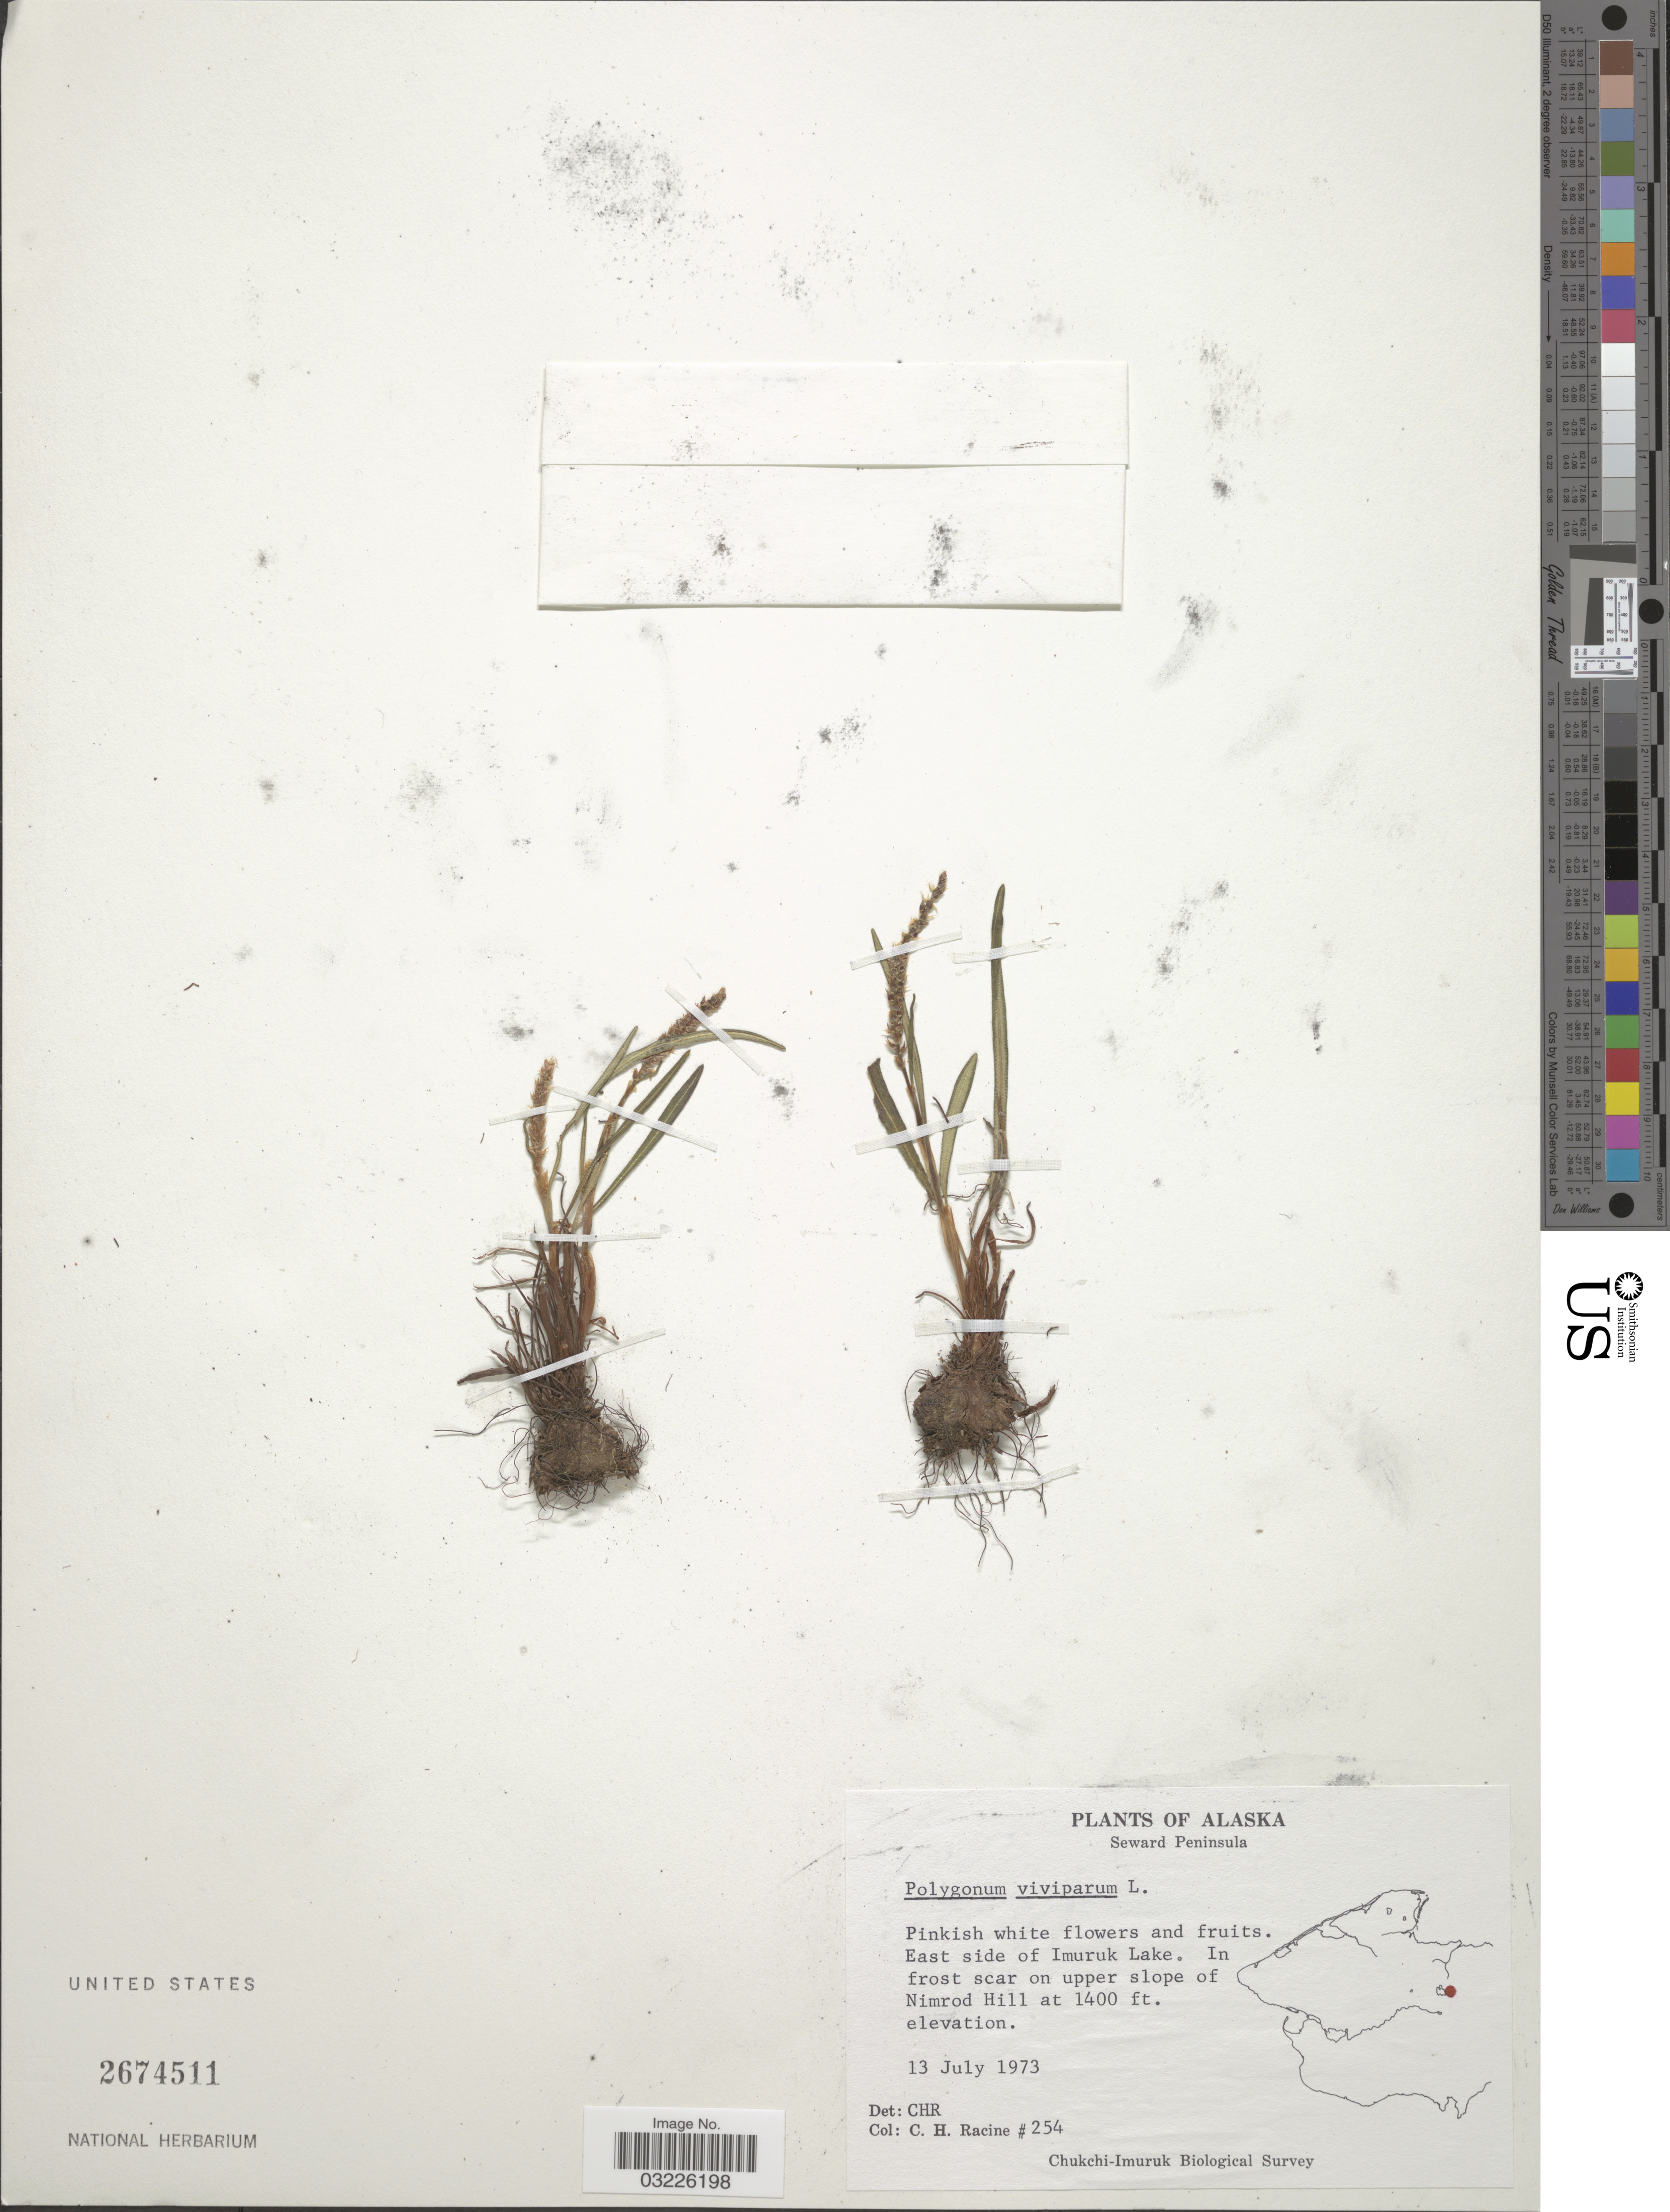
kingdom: Plantae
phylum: Tracheophyta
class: Magnoliopsida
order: Caryophyllales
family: Polygonaceae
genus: Bistorta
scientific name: Bistorta vivipara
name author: (L.) Delarbre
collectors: C. Racine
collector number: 254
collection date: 1973-07-13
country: United States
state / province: Alaska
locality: Seward Peninsula. East side of Imuruk Lake. In frost scar on upper slope of Nimrod Hill.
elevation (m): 427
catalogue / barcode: US 2674511